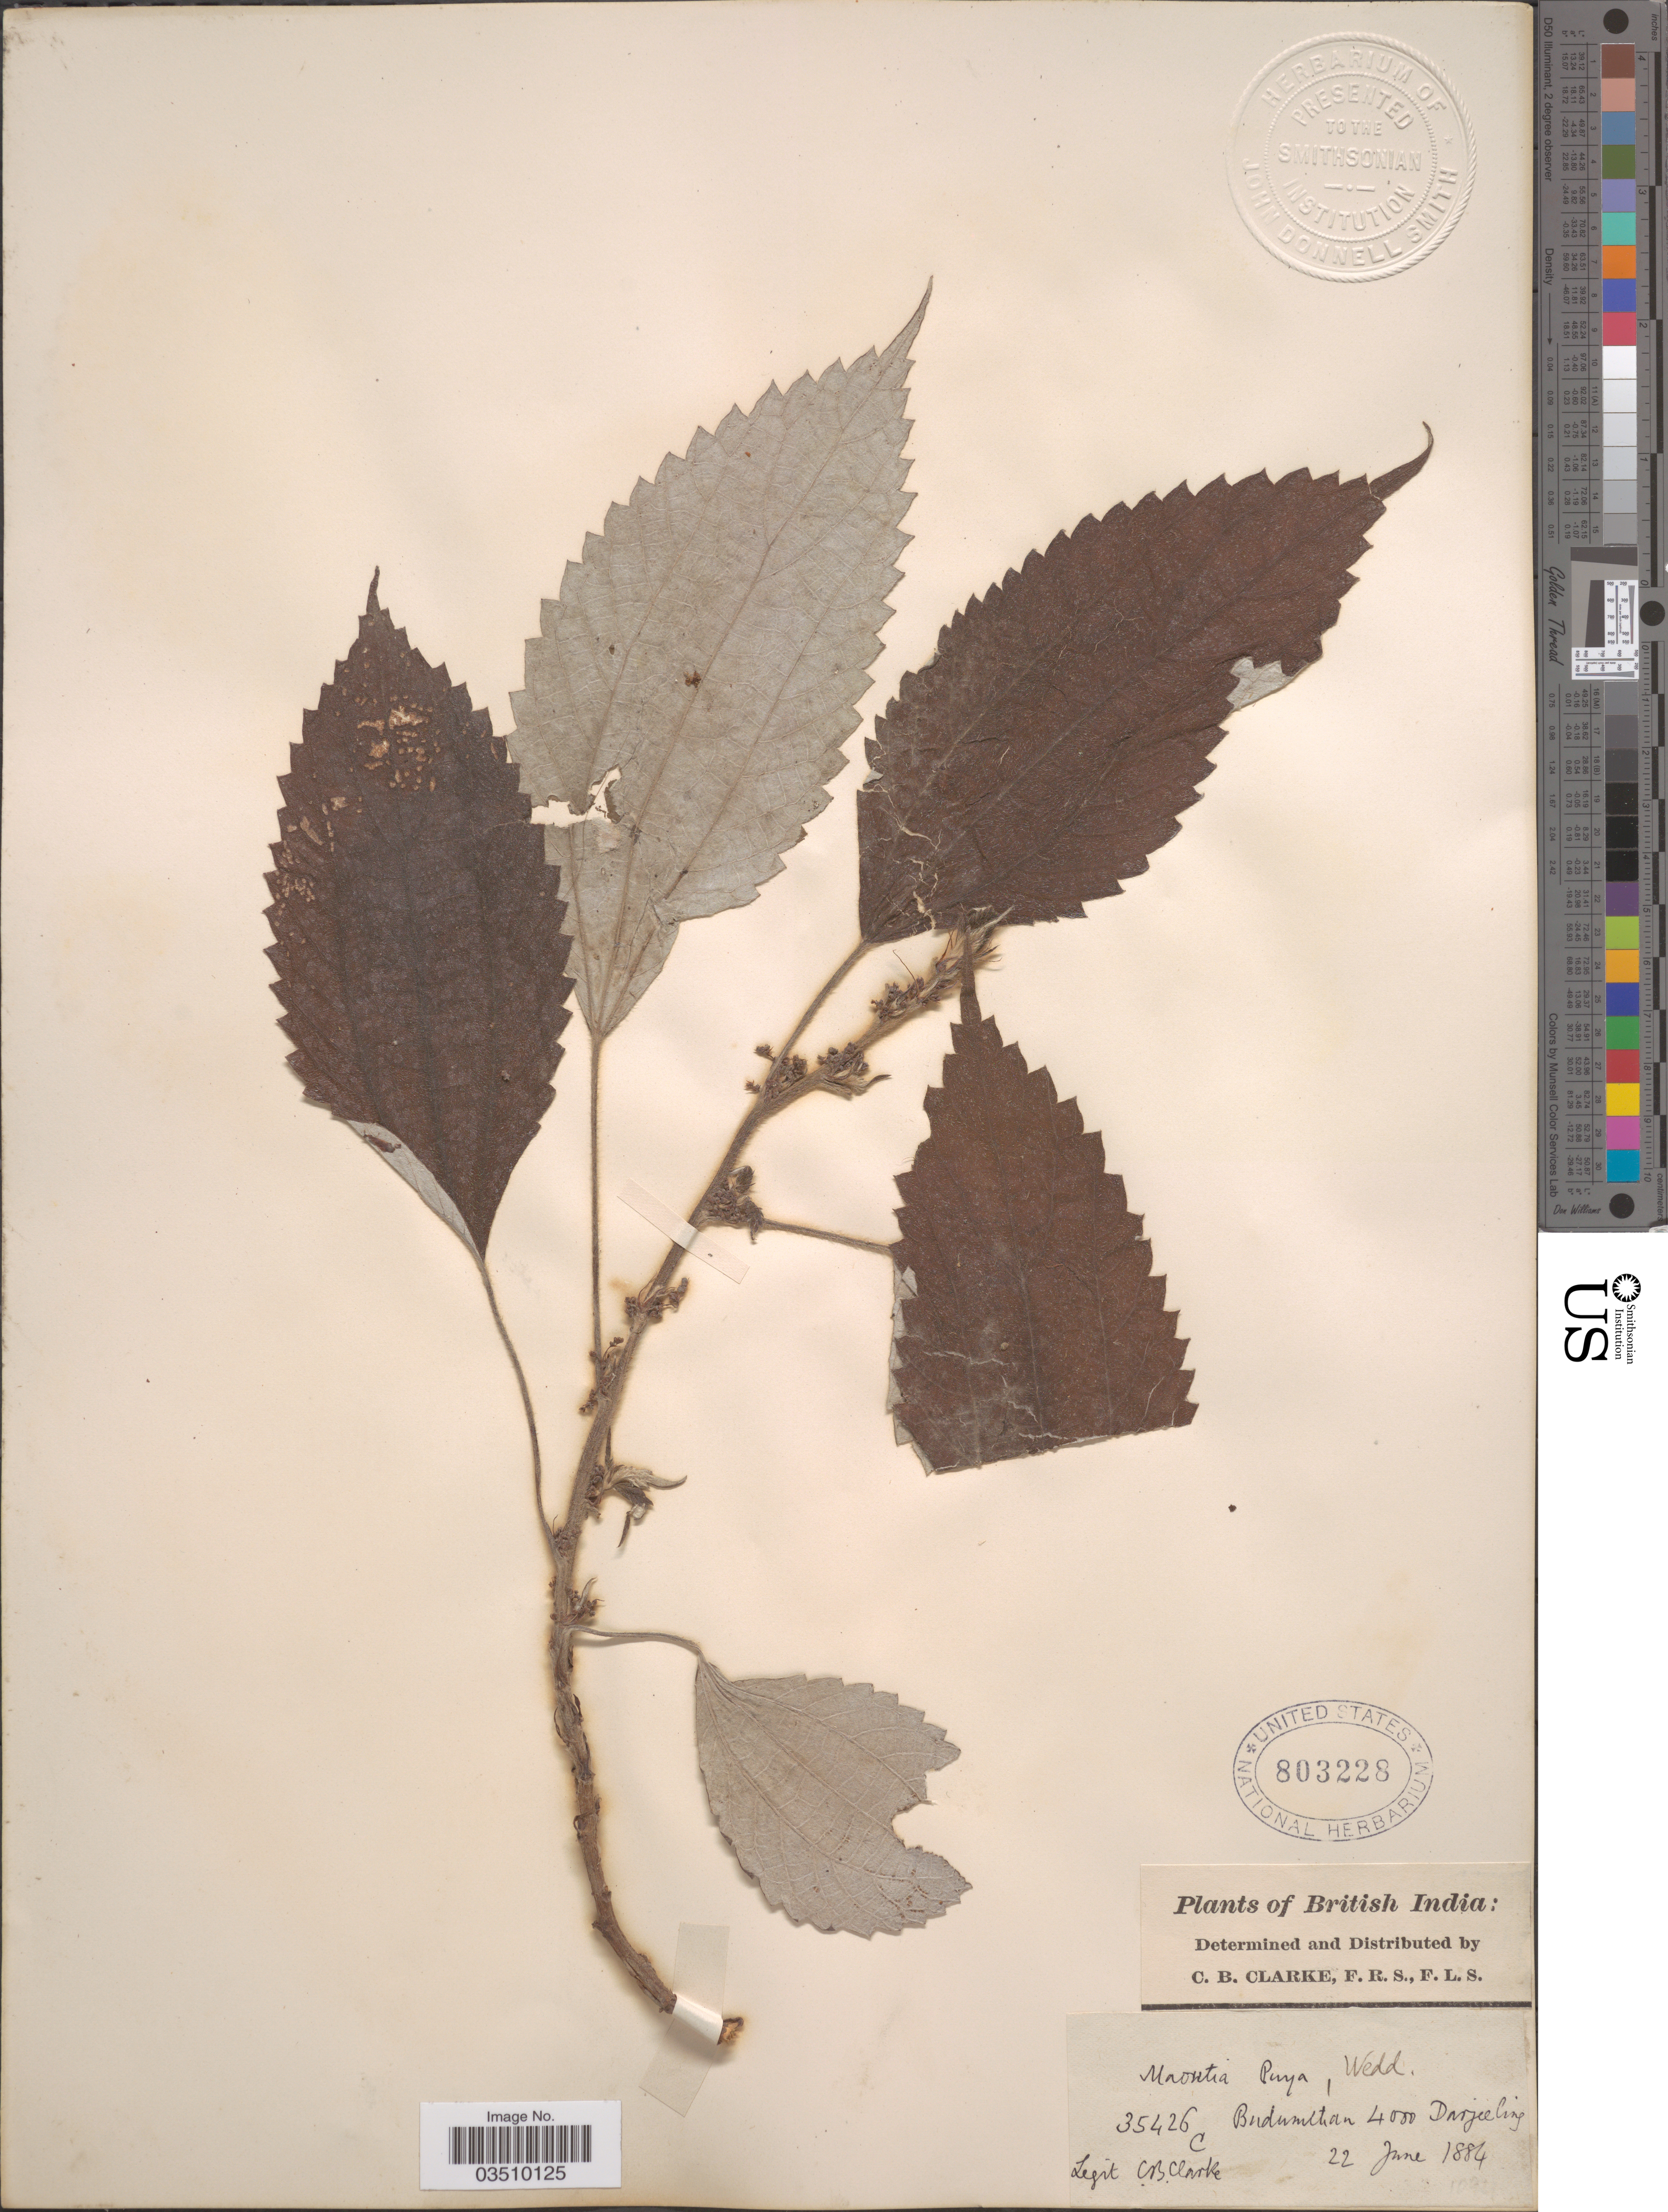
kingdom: Plantae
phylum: Tracheophyta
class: Magnoliopsida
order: Rosales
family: Urticaceae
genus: Maoutia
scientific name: Maoutia puya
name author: Wedd.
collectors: C. B. Clarke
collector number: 35426C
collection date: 1884-06-22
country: India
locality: British India. Budumthan. Darjeeling.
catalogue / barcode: US 803228